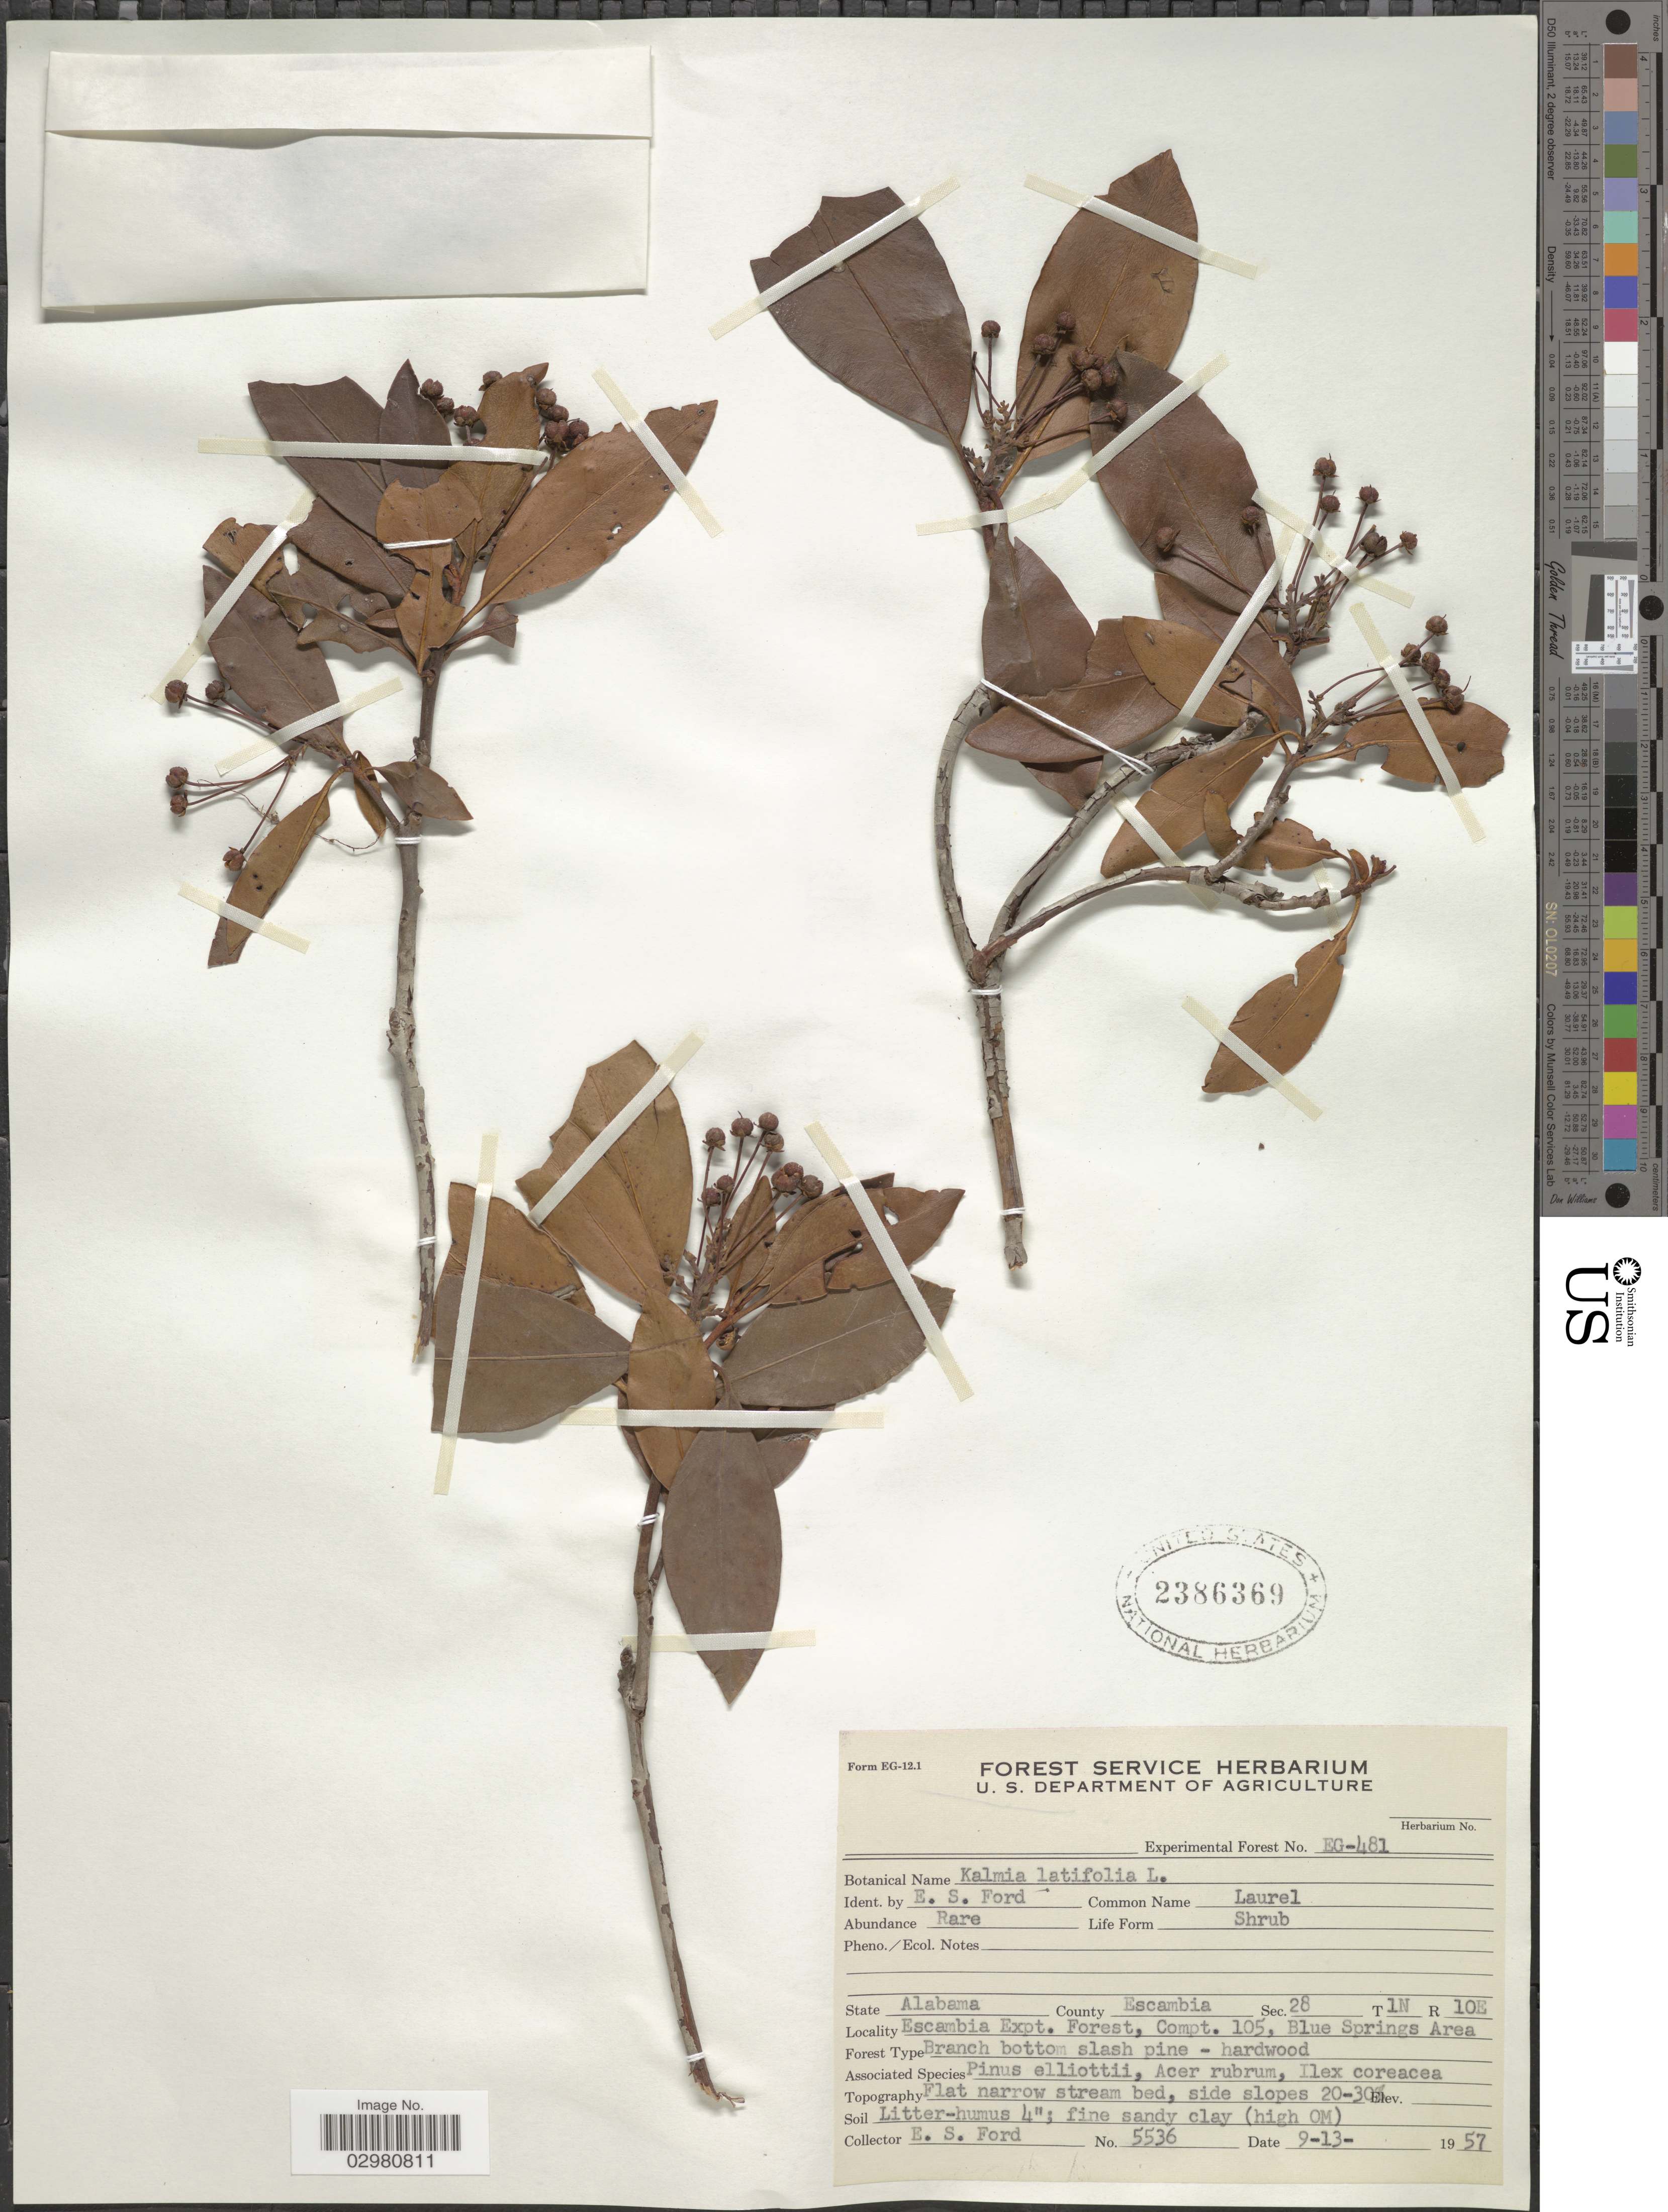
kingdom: Plantae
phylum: Tracheophyta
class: Magnoliopsida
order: Ericales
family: Ericaceae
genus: Kalmia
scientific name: Kalmia latifolia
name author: L.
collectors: E. Ford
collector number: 5536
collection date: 1957-09-13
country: United States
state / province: Alabama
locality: County Escambia. Sec. 28. T 1N. R 10E. Escambia Expt. Forest, Compt. 105, Blue Springs Area.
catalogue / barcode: US 2386369